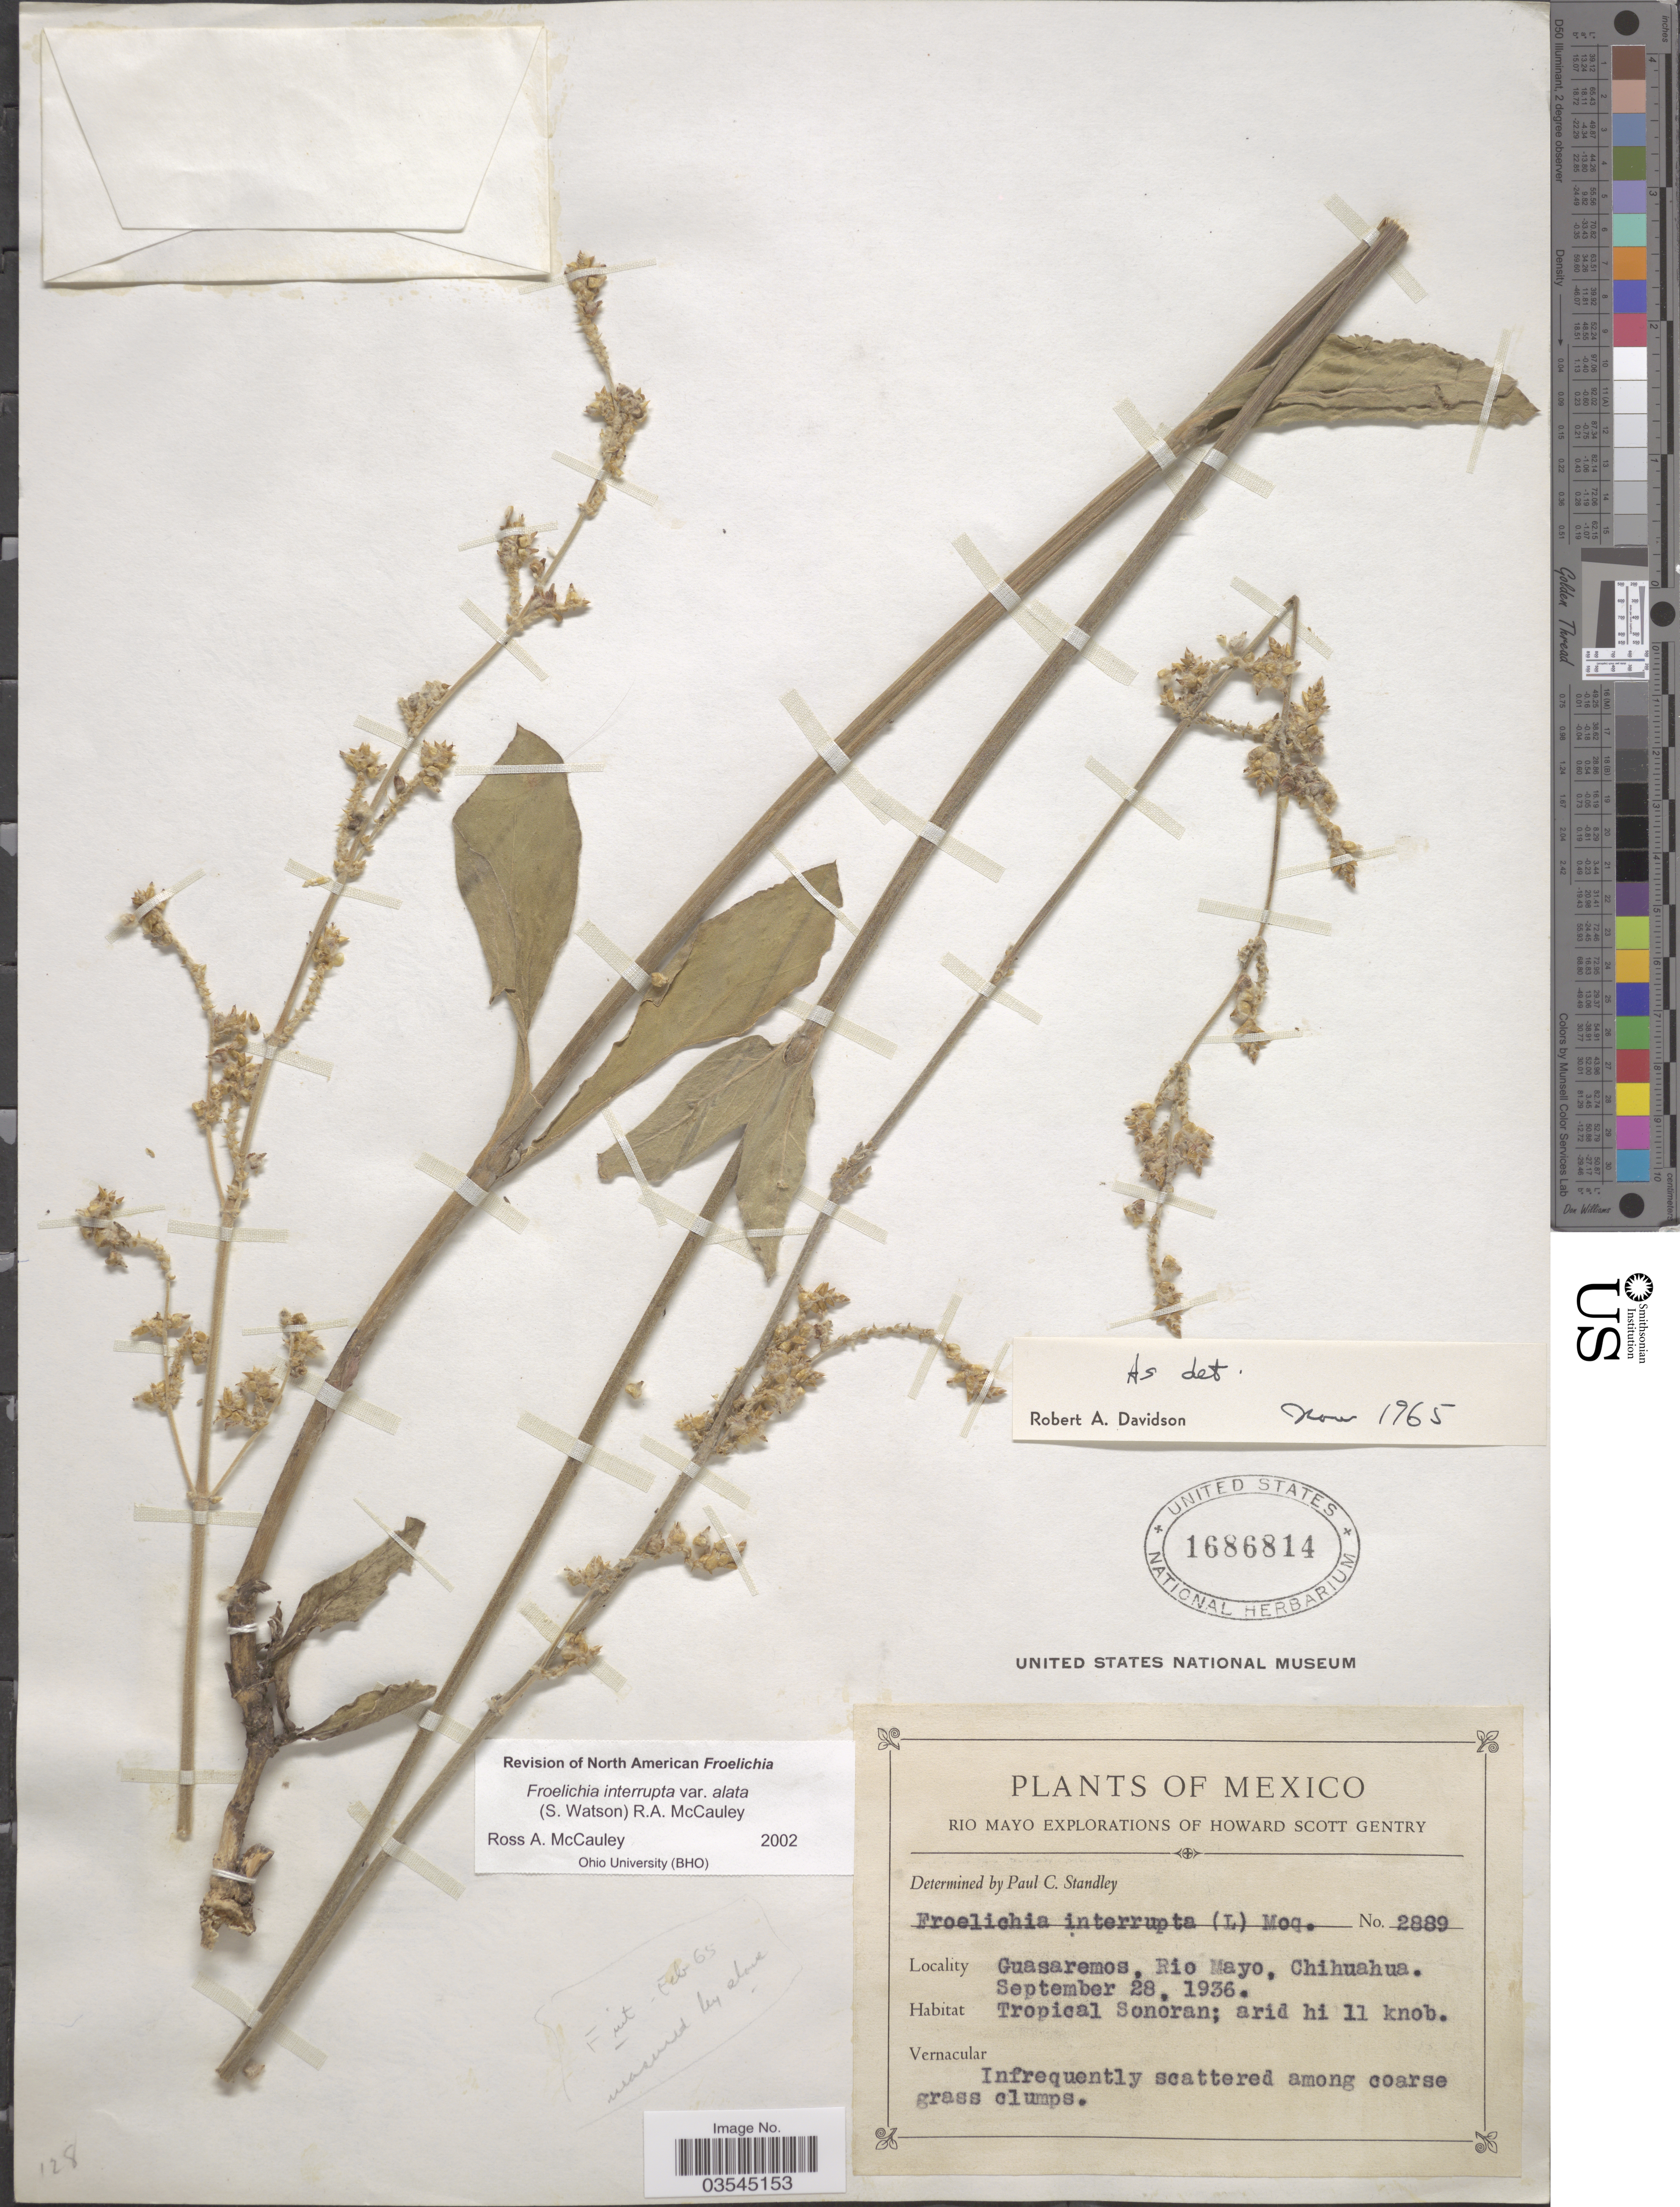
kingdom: Plantae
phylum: Tracheophyta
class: Magnoliopsida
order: Caryophyllales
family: Amaranthaceae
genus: Froelichia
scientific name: Froelichia interrupta var. alata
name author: (S. Watson) R.A. McCauley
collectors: H. S. Gentry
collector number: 2889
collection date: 1936-09-28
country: Mexico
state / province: Chihuahua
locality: Guasaremos, Rio Mayo.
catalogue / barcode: US 1686814